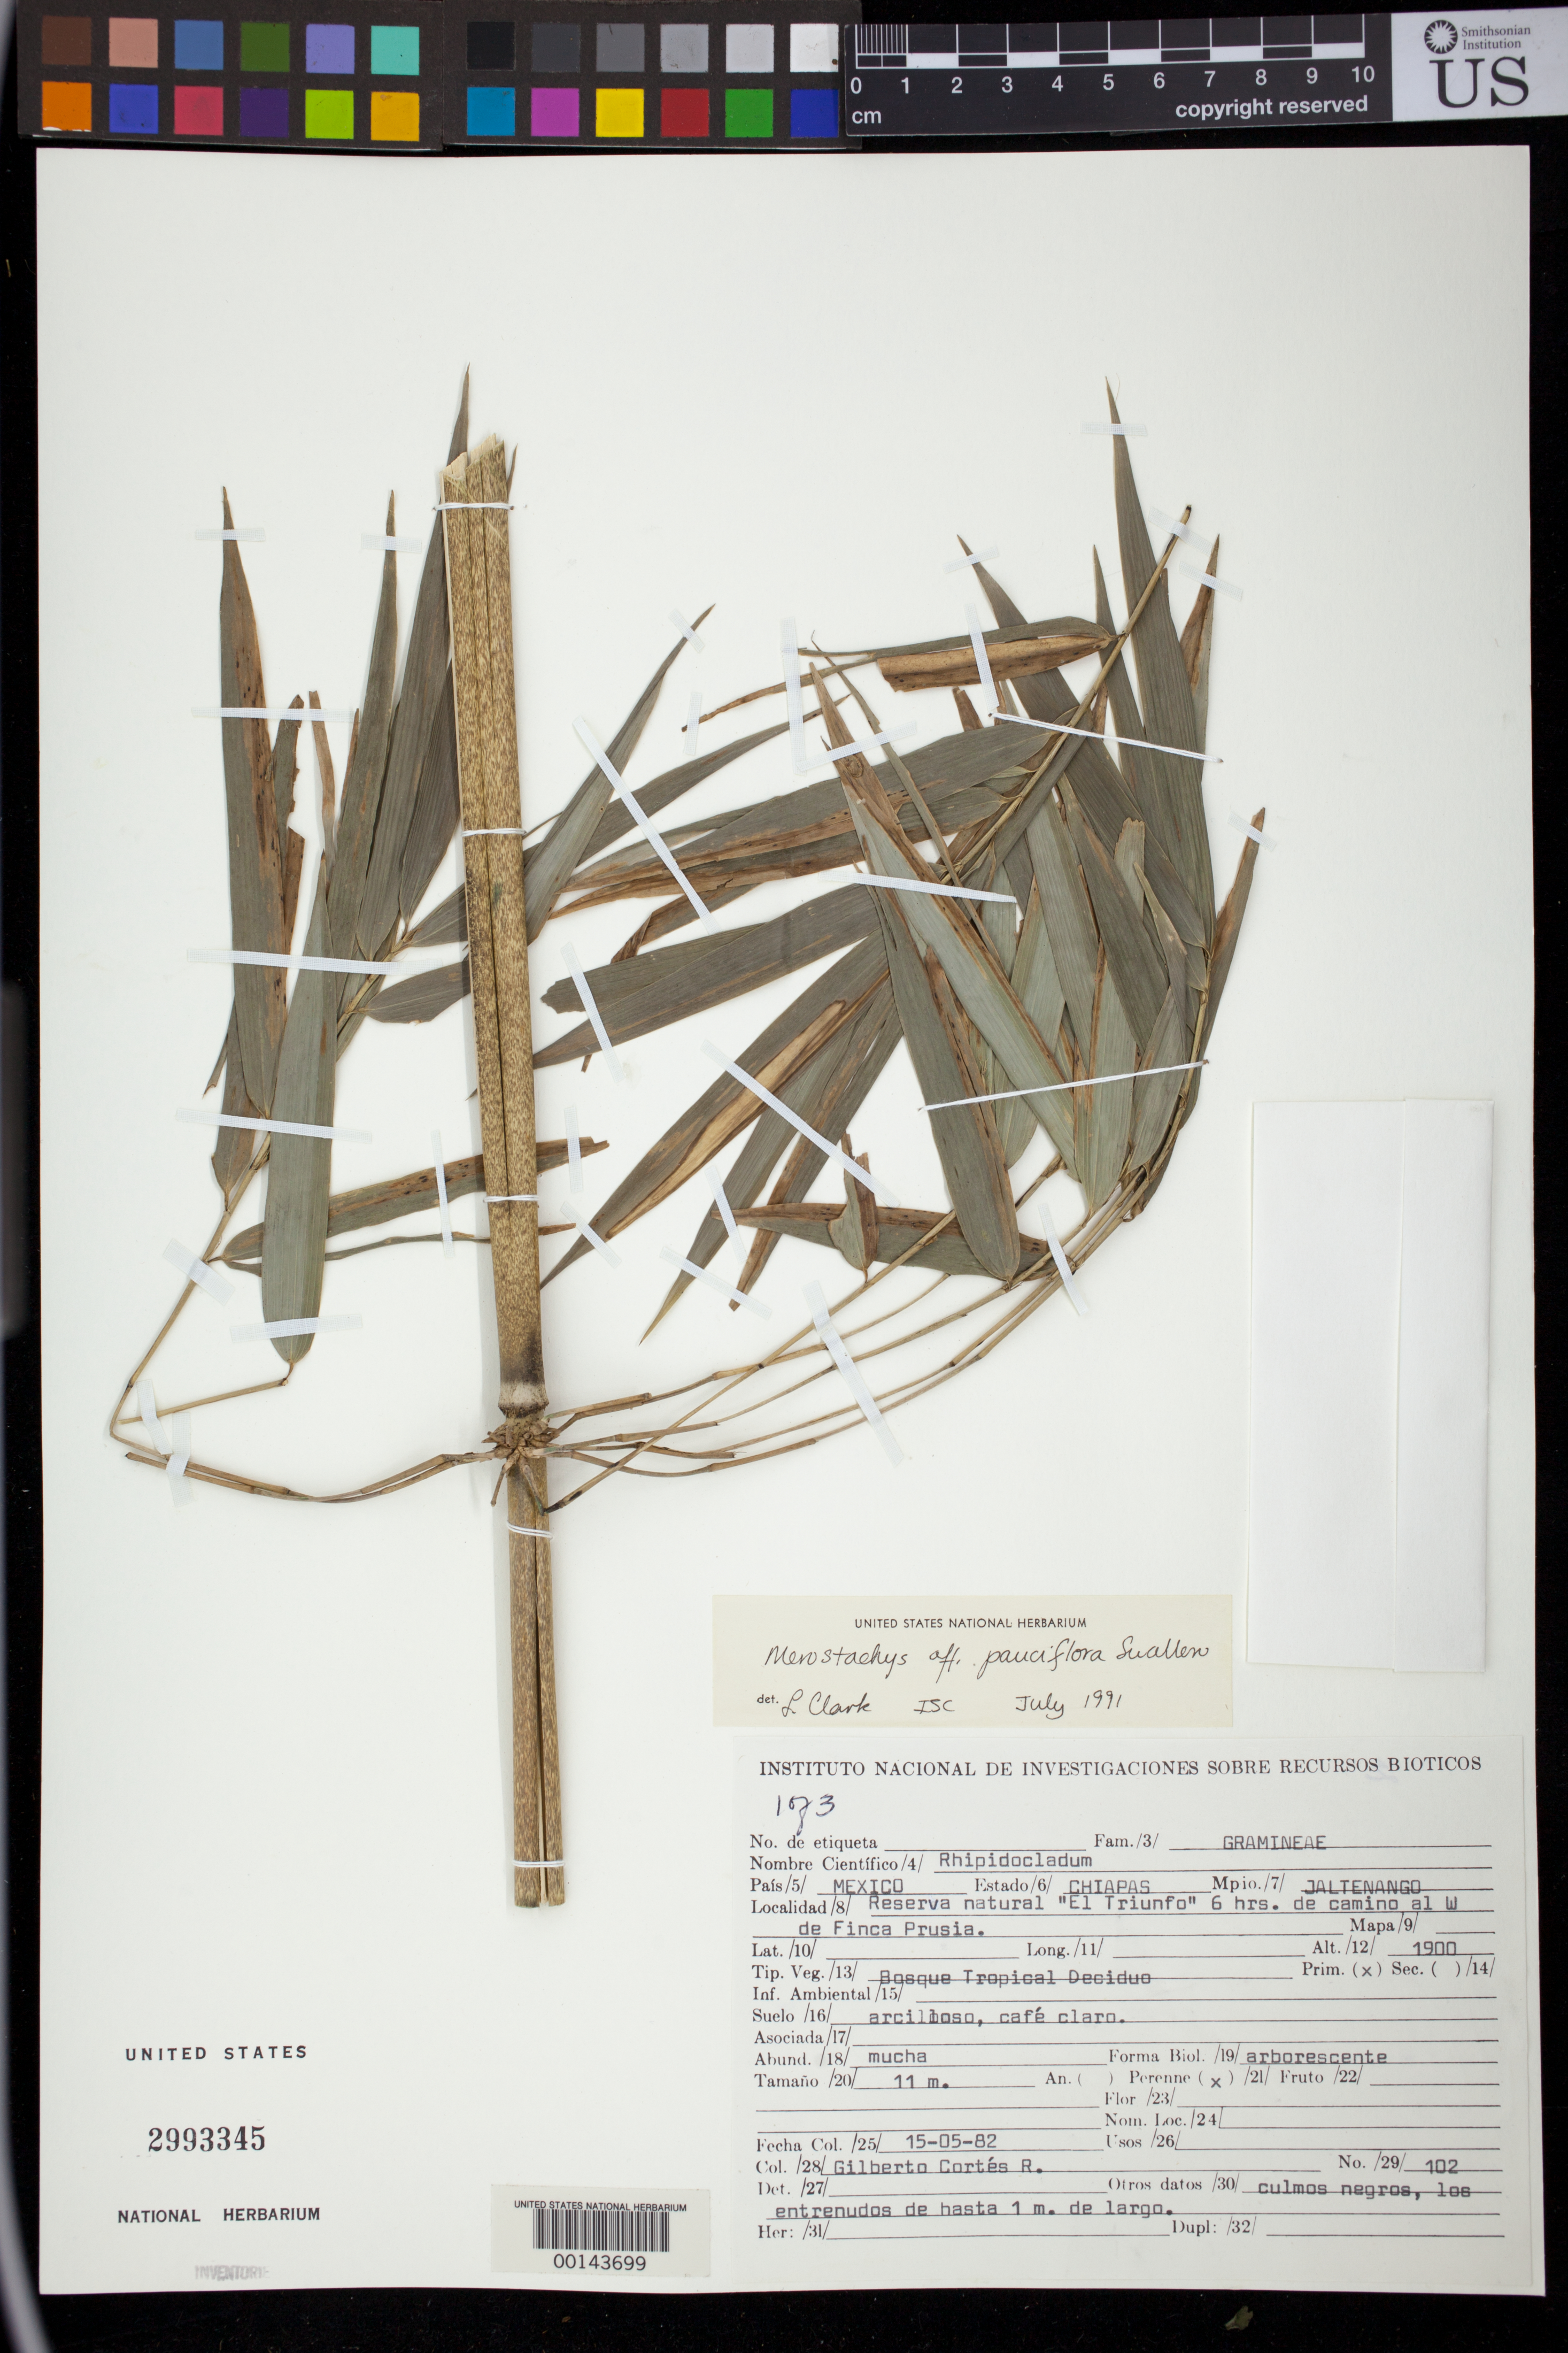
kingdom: Plantae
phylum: Tracheophyta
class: Liliopsida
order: Poales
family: Poaceae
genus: Merostachys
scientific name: Merostachys sp.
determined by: Vinicius-Silva, R.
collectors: G. Cortés R.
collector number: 102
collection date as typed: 15 May 1982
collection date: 1982-05-15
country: Mexico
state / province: Chiapas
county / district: Jaltenango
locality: Reserva Natural "El Triunfo" 6 hrs de camino al W de Finca Prusia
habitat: Bosque tropical deciduo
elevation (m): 1900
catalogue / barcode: US 2993345